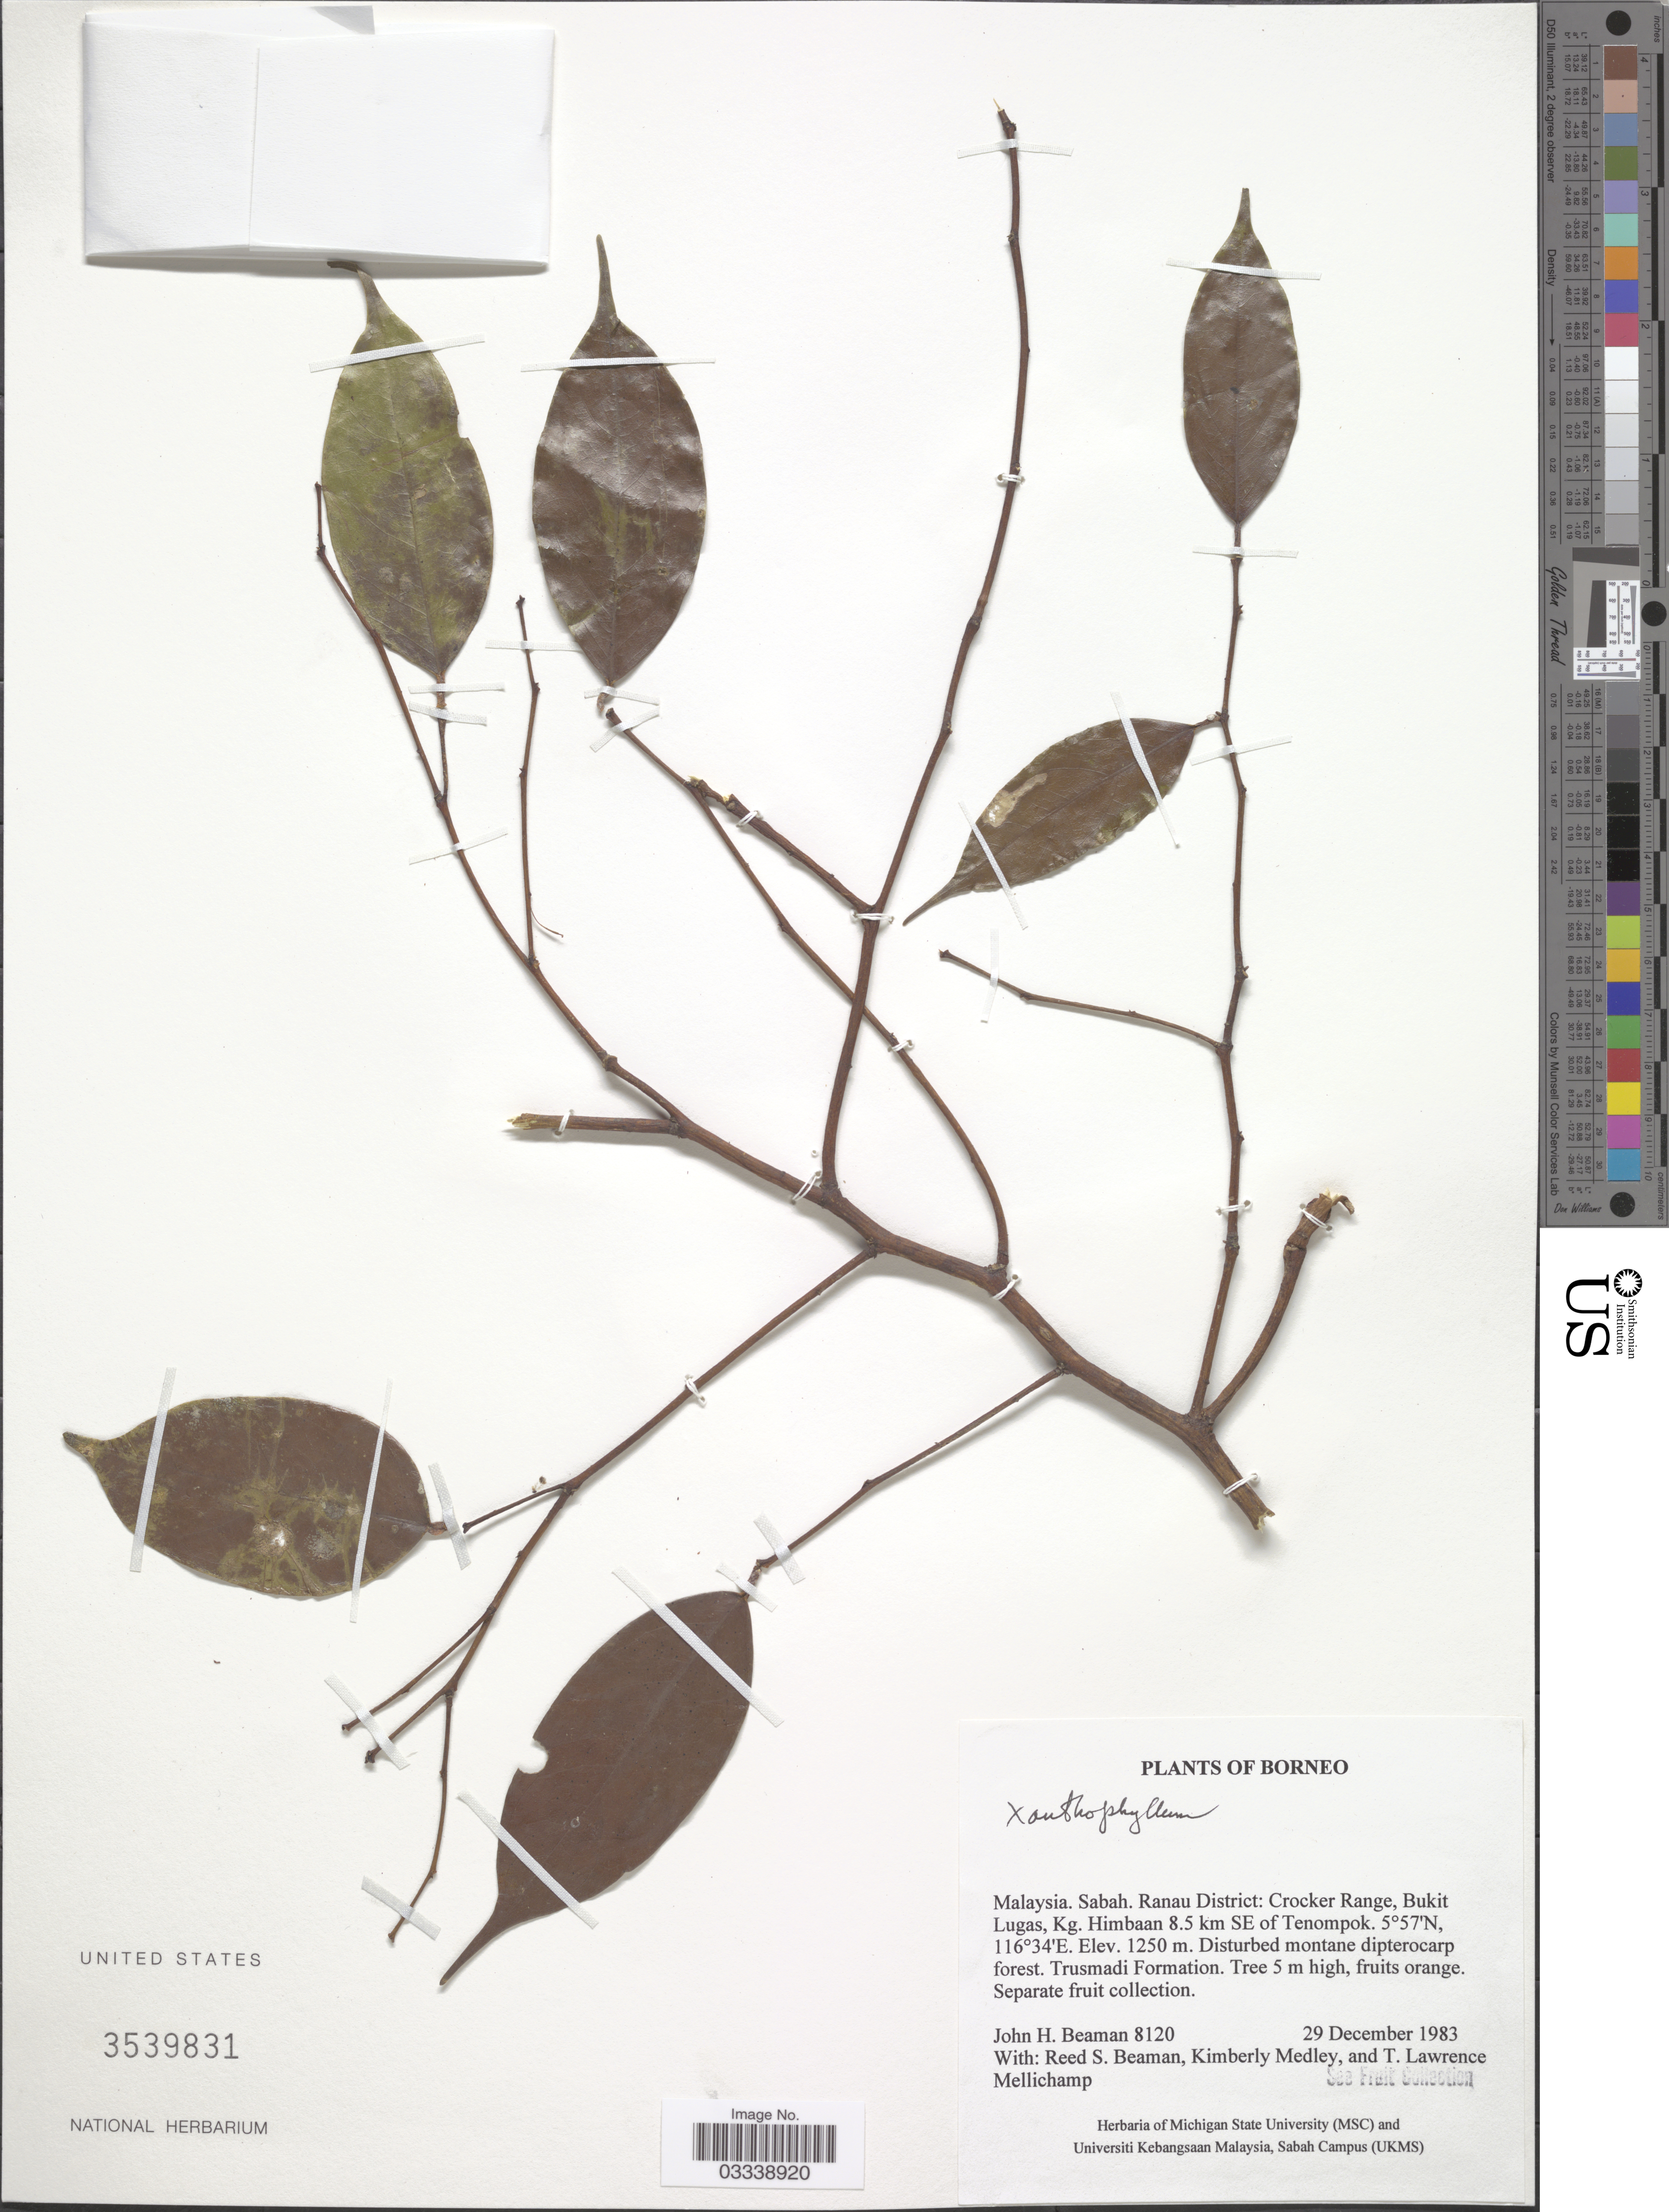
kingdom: Plantae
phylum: Tracheophyta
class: Magnoliopsida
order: Fabales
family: Polygalaceae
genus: Xanthophyllum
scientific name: Xanthophyllum sp.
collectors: J. H. Beaman, R. S. Beaman, K. Medley & T. L. Mellichamp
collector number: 8120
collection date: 1983-12-29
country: Malaysia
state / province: Sabah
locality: Ranau District: Crocker Range, Bukit Lugas, Kg. Himbaan 8.5 km SE of Tenompok. Trusmadi Formation.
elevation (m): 1250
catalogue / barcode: US 3539831